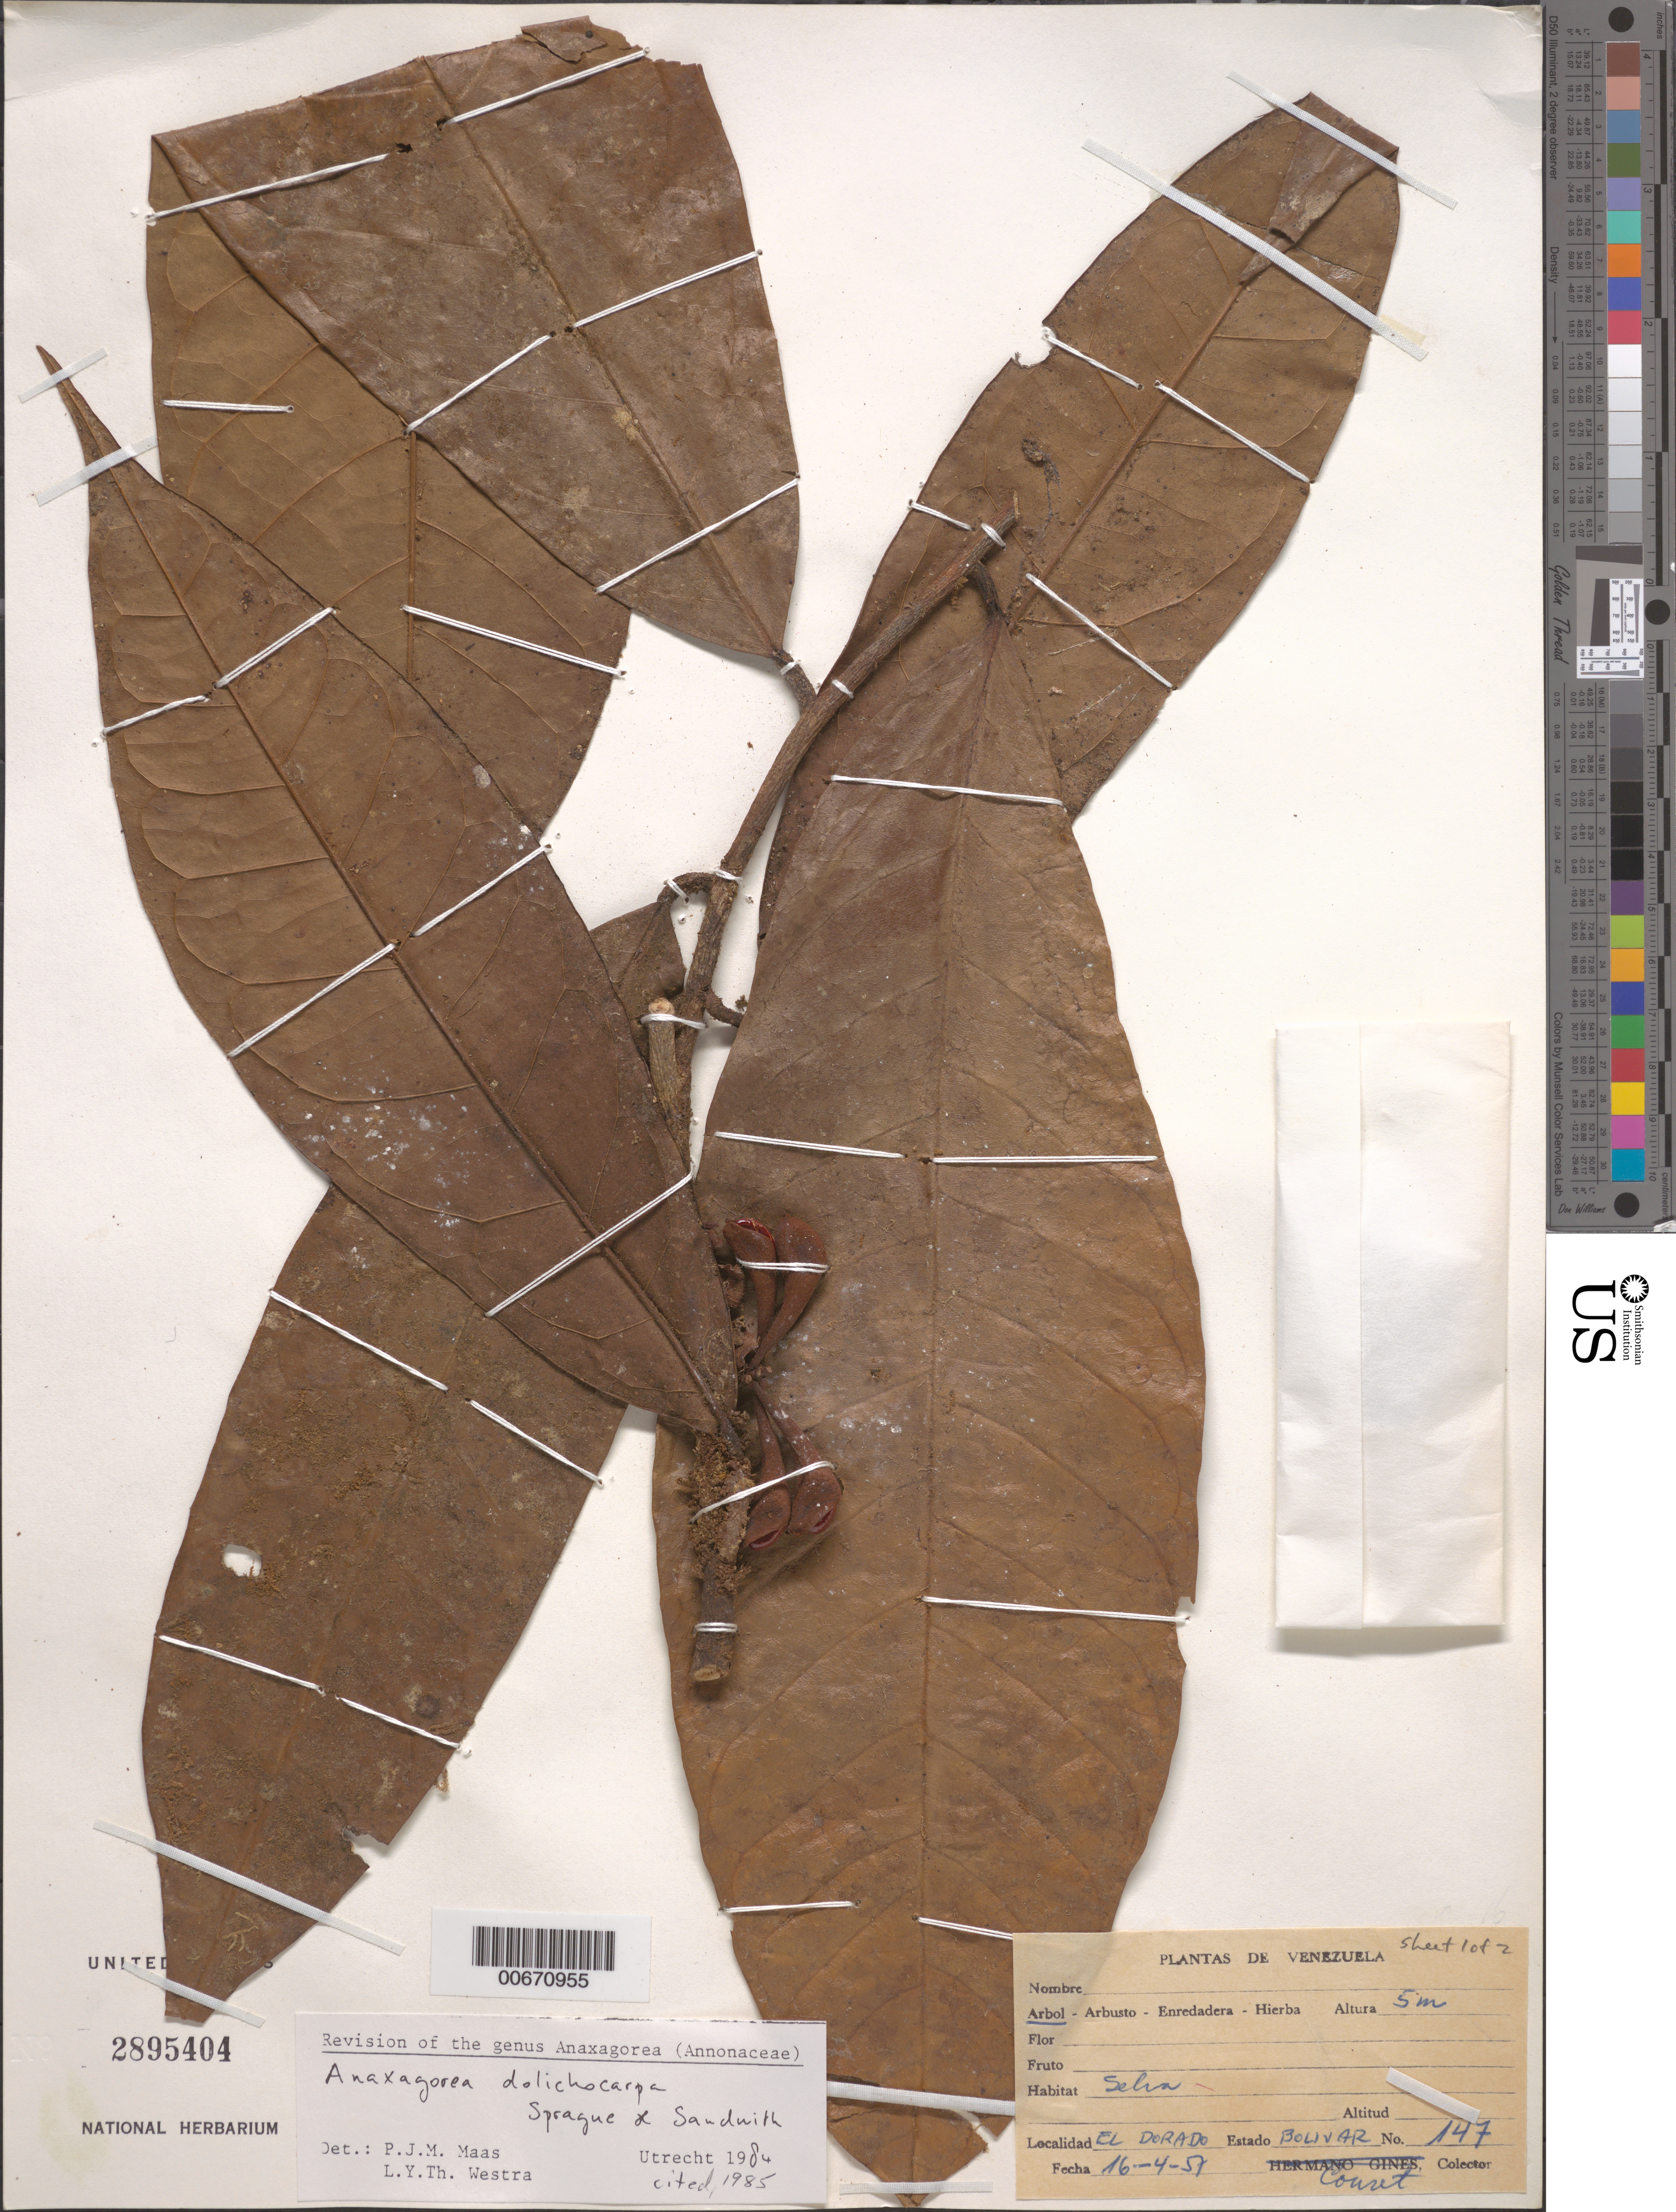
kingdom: Plantae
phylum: Tracheophyta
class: Magnoliopsida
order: Magnoliales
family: Annonaceae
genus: Anaxagorea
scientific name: Anaxagorea dolichocarpa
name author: Sprague & Sandwith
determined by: Maas, P. J.; Westra, L. Y.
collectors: -. Couret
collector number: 147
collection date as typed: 16-Apr-57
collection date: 1957-04-16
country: Venezuela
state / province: Bolívar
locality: El Dorado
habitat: Selva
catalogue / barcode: US 2895404